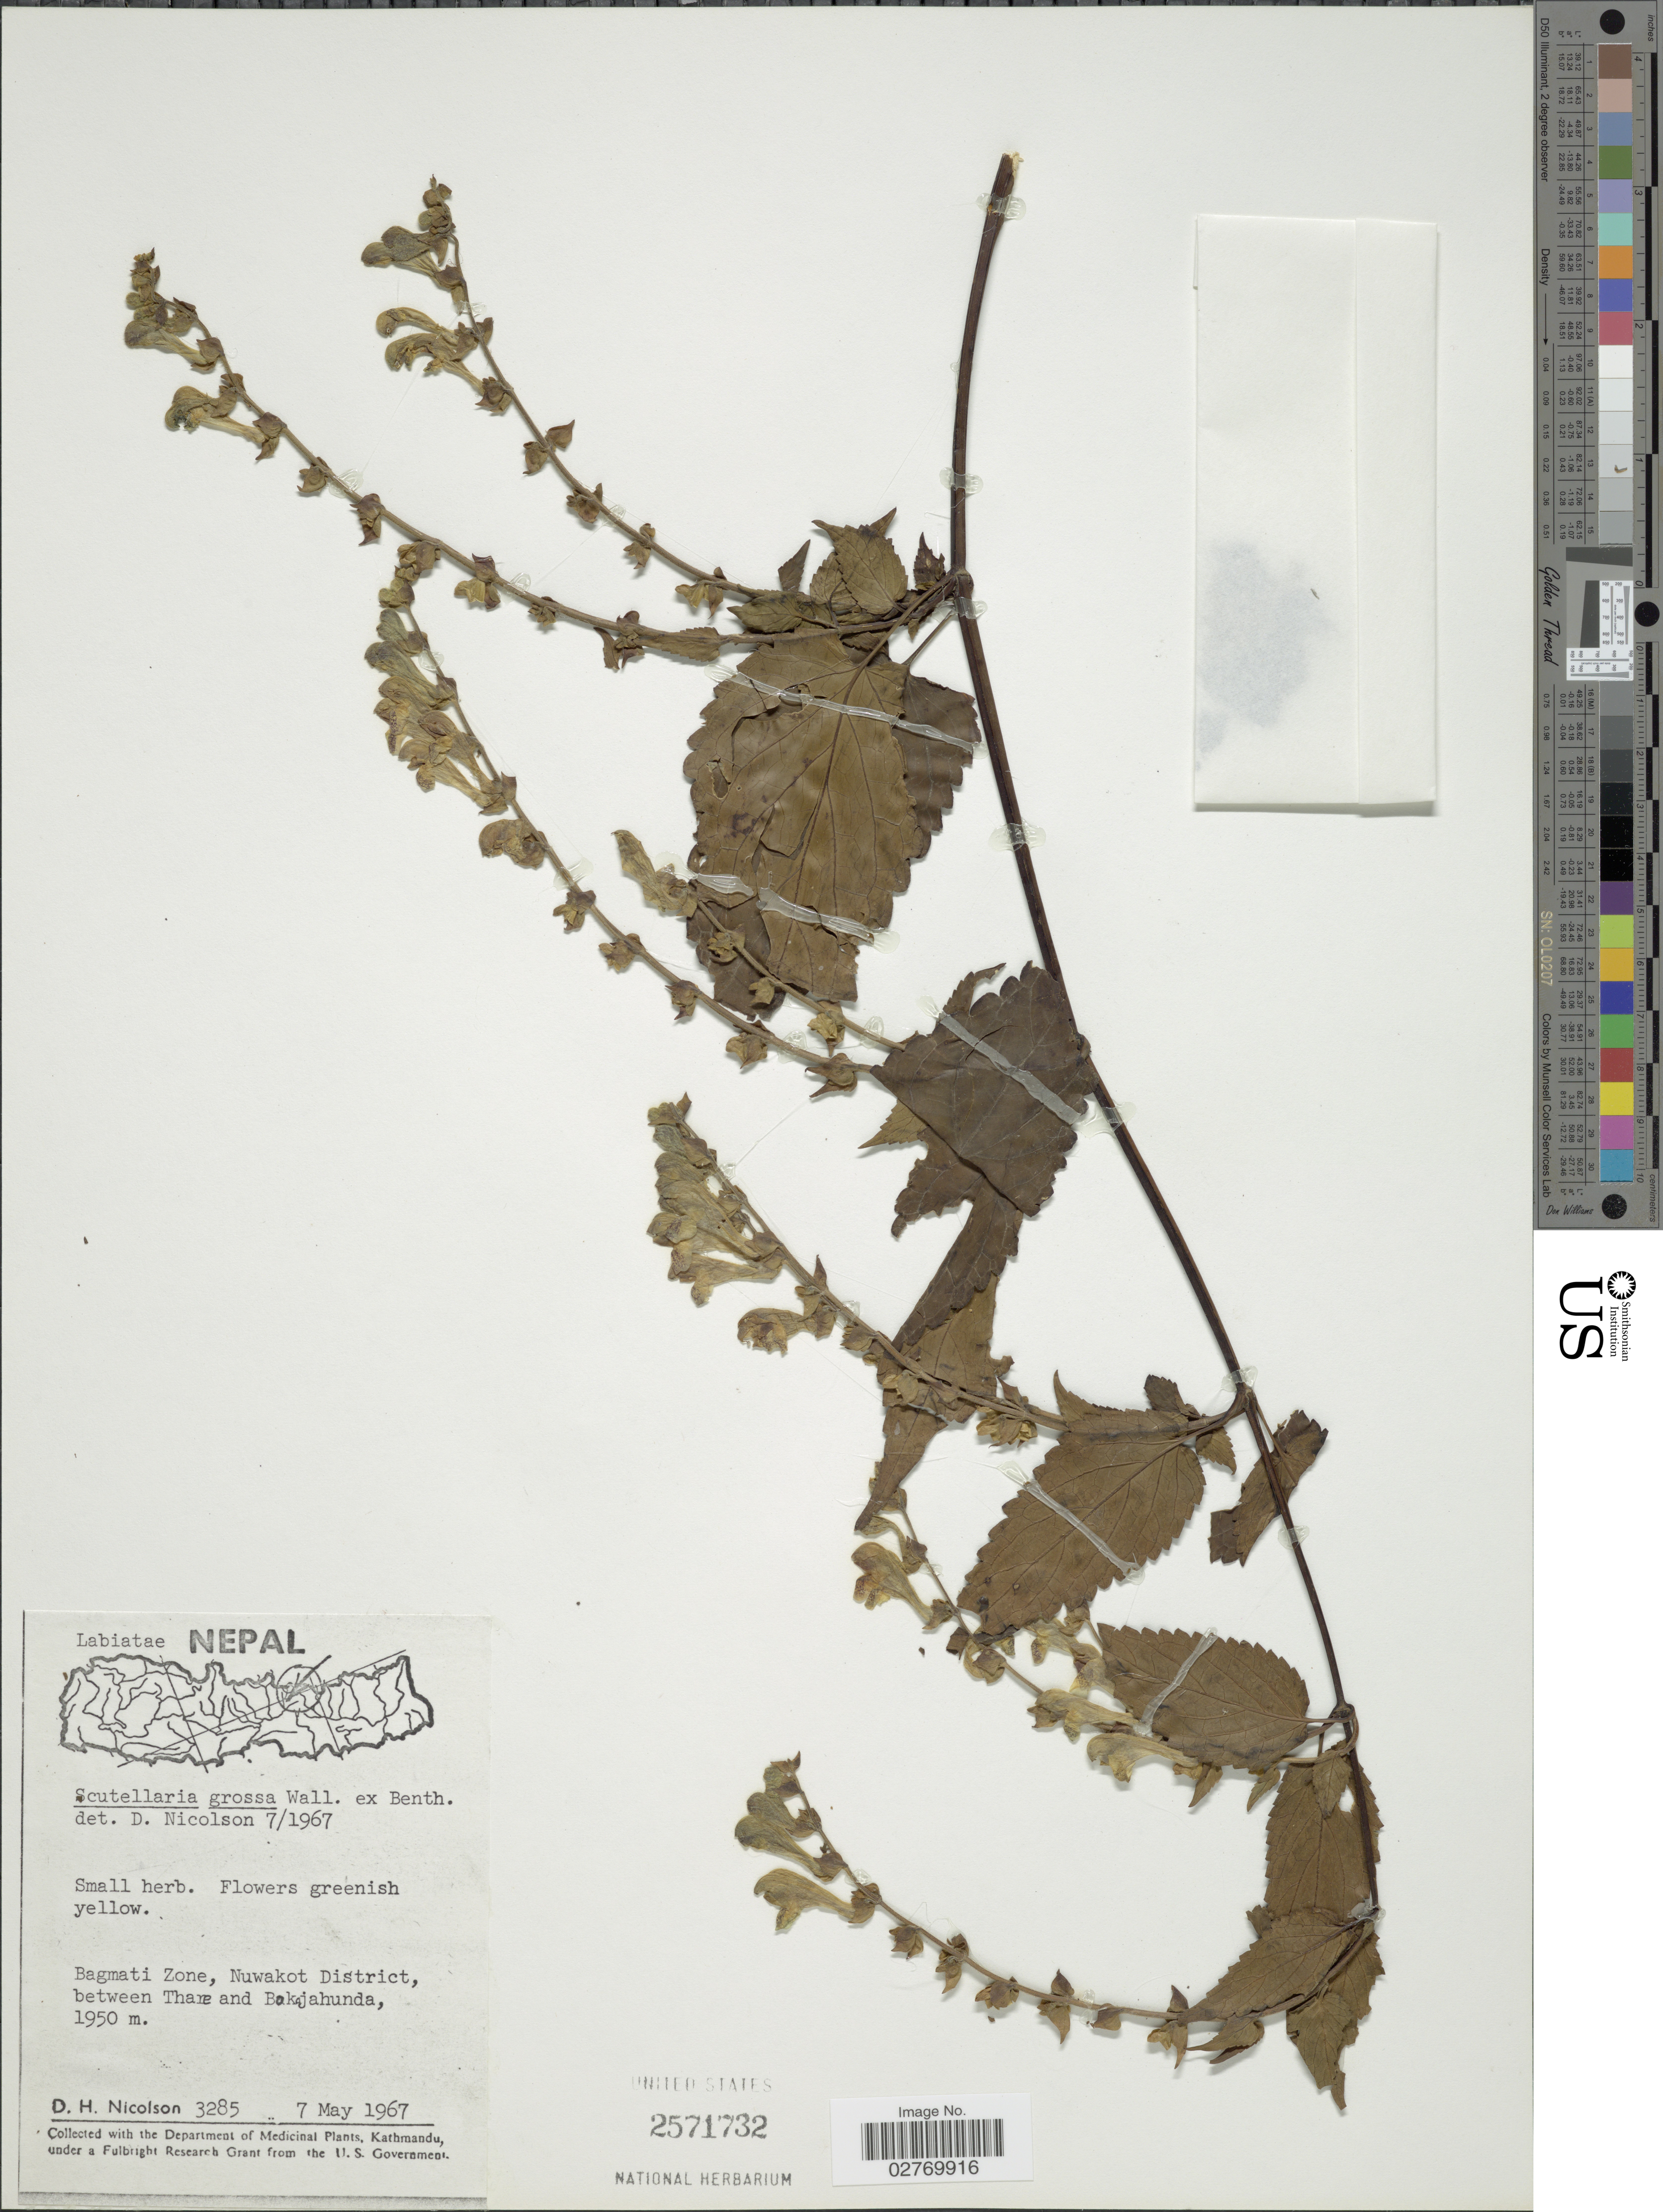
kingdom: Plantae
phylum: Tracheophyta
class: Magnoliopsida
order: Lamiales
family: Lamiaceae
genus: Scutellaria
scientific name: Scutellaria grossa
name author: Wall.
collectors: D. H. Nicolson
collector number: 3285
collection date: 1967-05-07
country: Nepal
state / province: Bagmati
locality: Bagmati Zone, Nuwakot District, between Thare and Bokajahunda [Bokejhunda]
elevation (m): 1950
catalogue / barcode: US 2571732